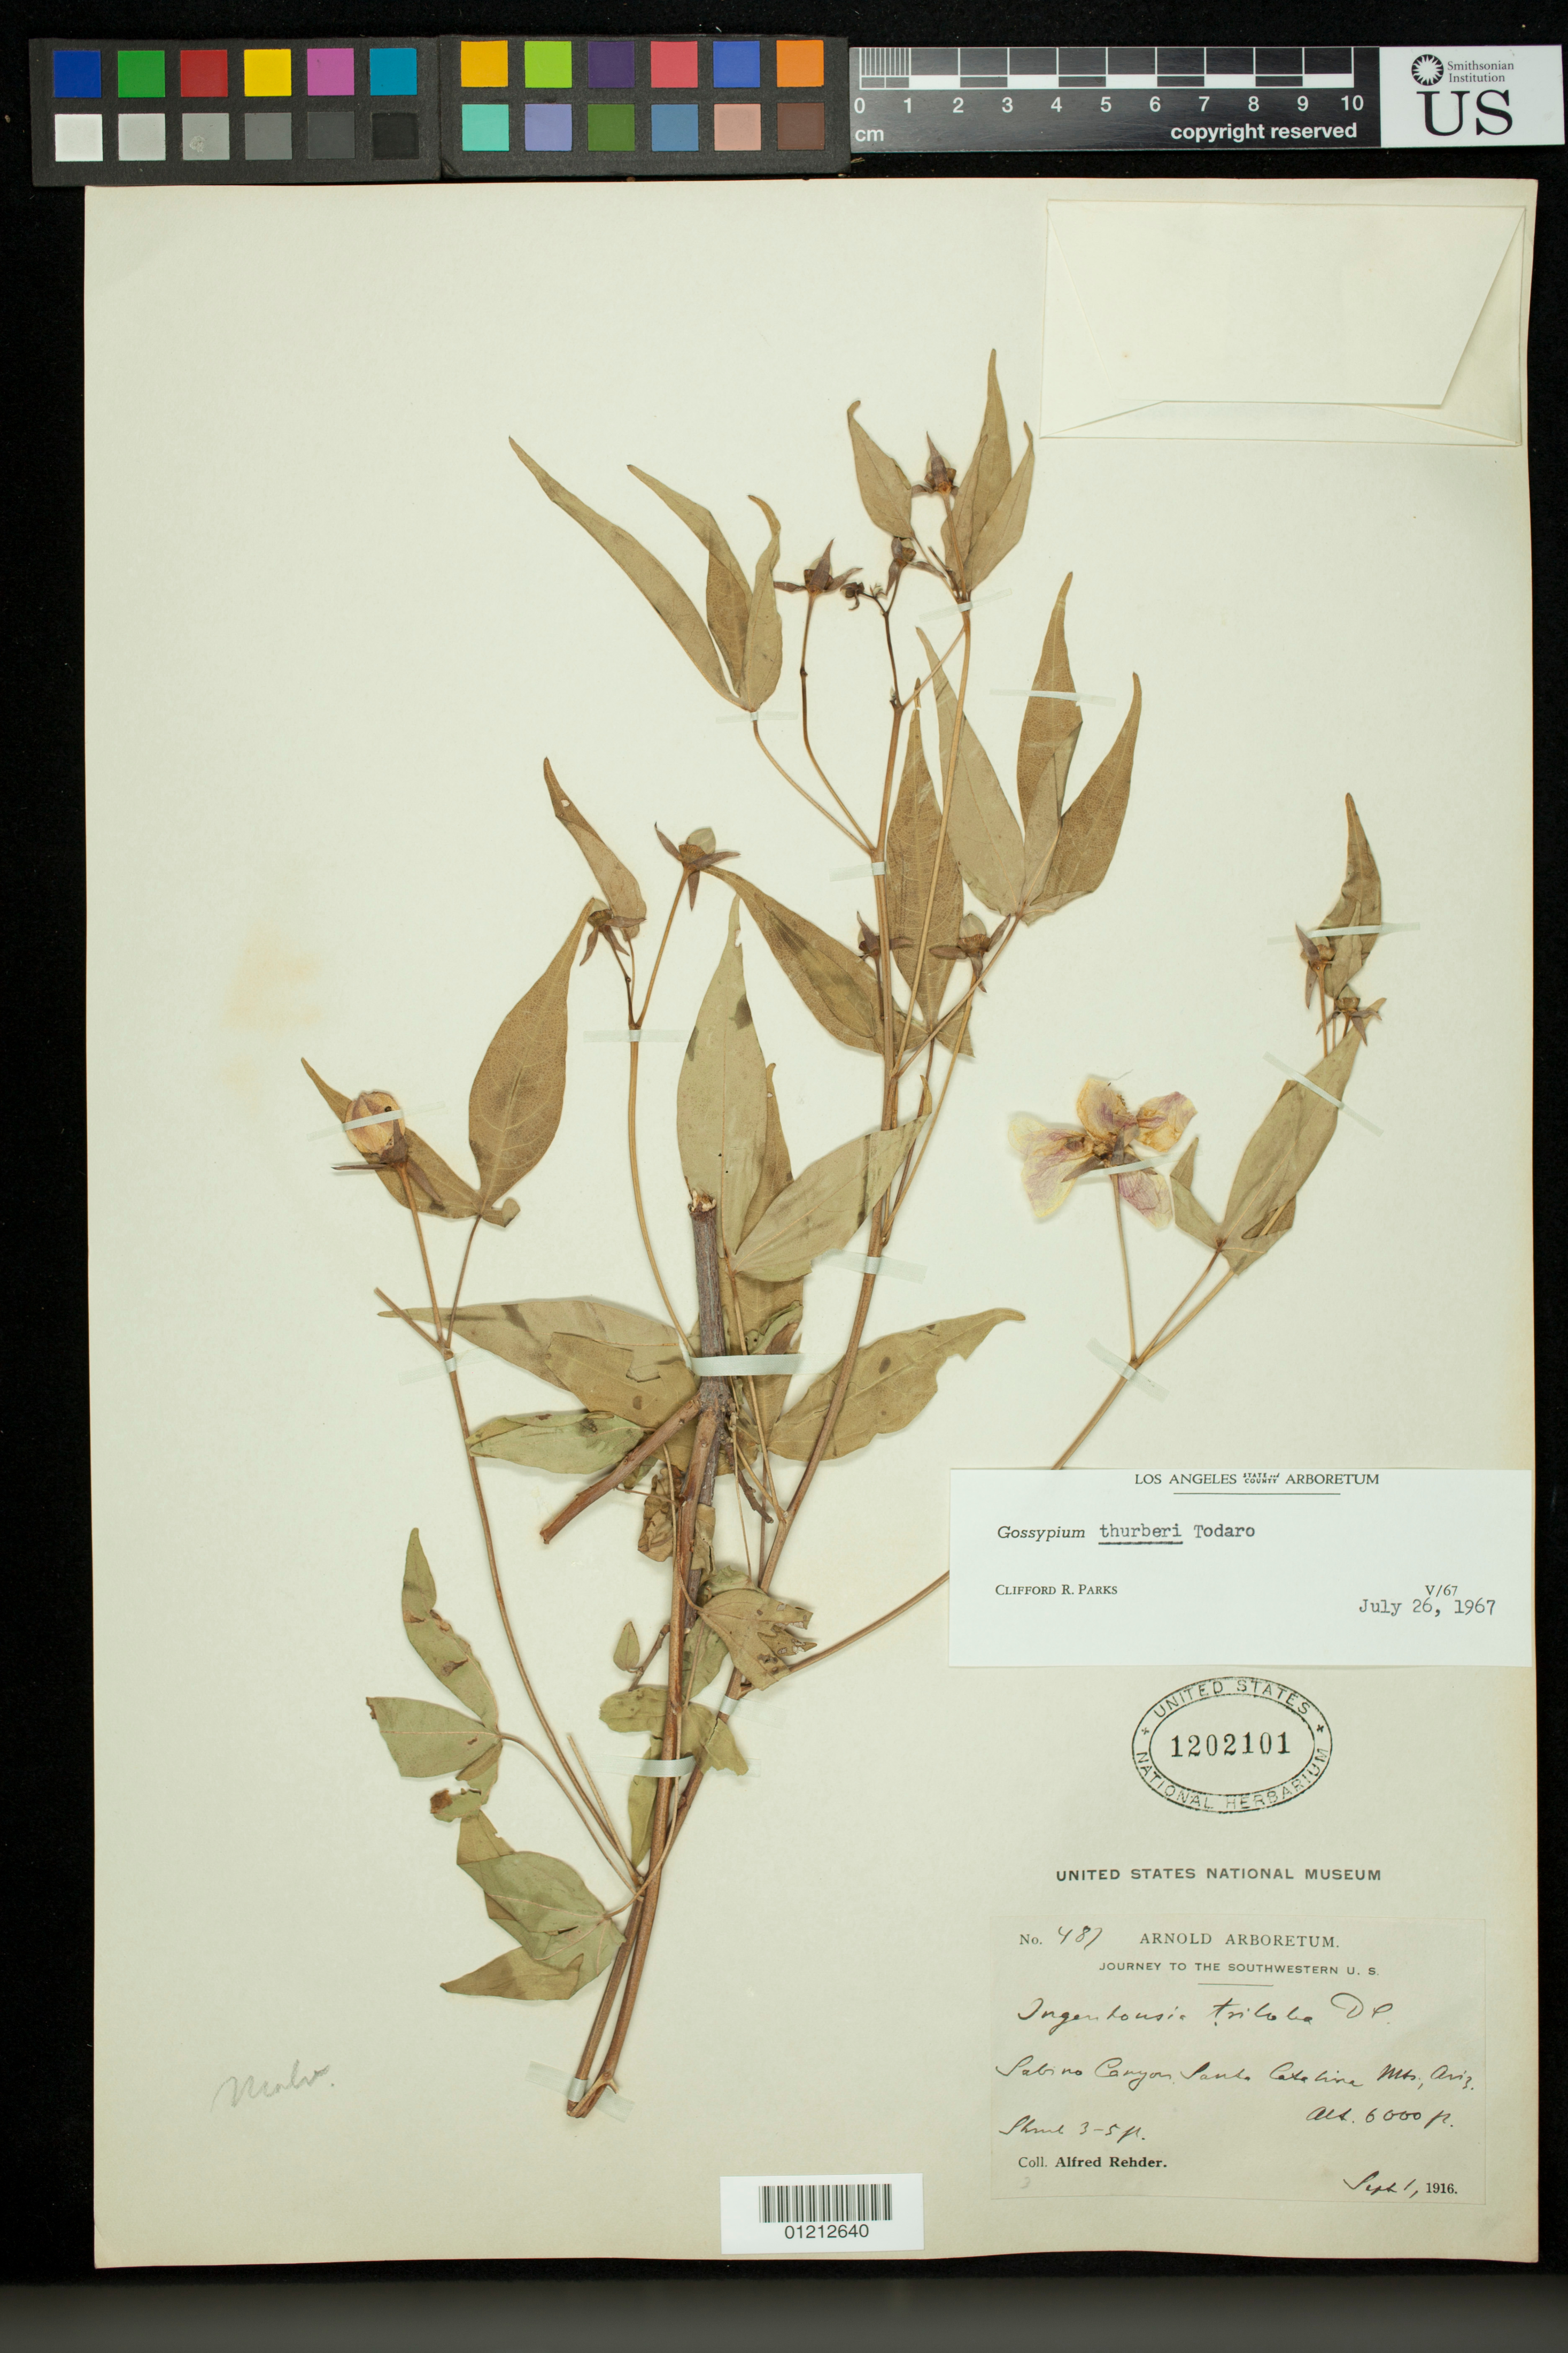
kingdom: Plantae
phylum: Tracheophyta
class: Magnoliopsida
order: Malvales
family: Malvaceae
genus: Gossypium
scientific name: Gossypium thurberi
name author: Tod.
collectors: A. Rehder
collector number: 481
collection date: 1916-09-01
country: United States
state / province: Arizona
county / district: Pima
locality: Sabino Canyon, Santa Catalina Mountains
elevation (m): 1829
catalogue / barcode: US 1202101